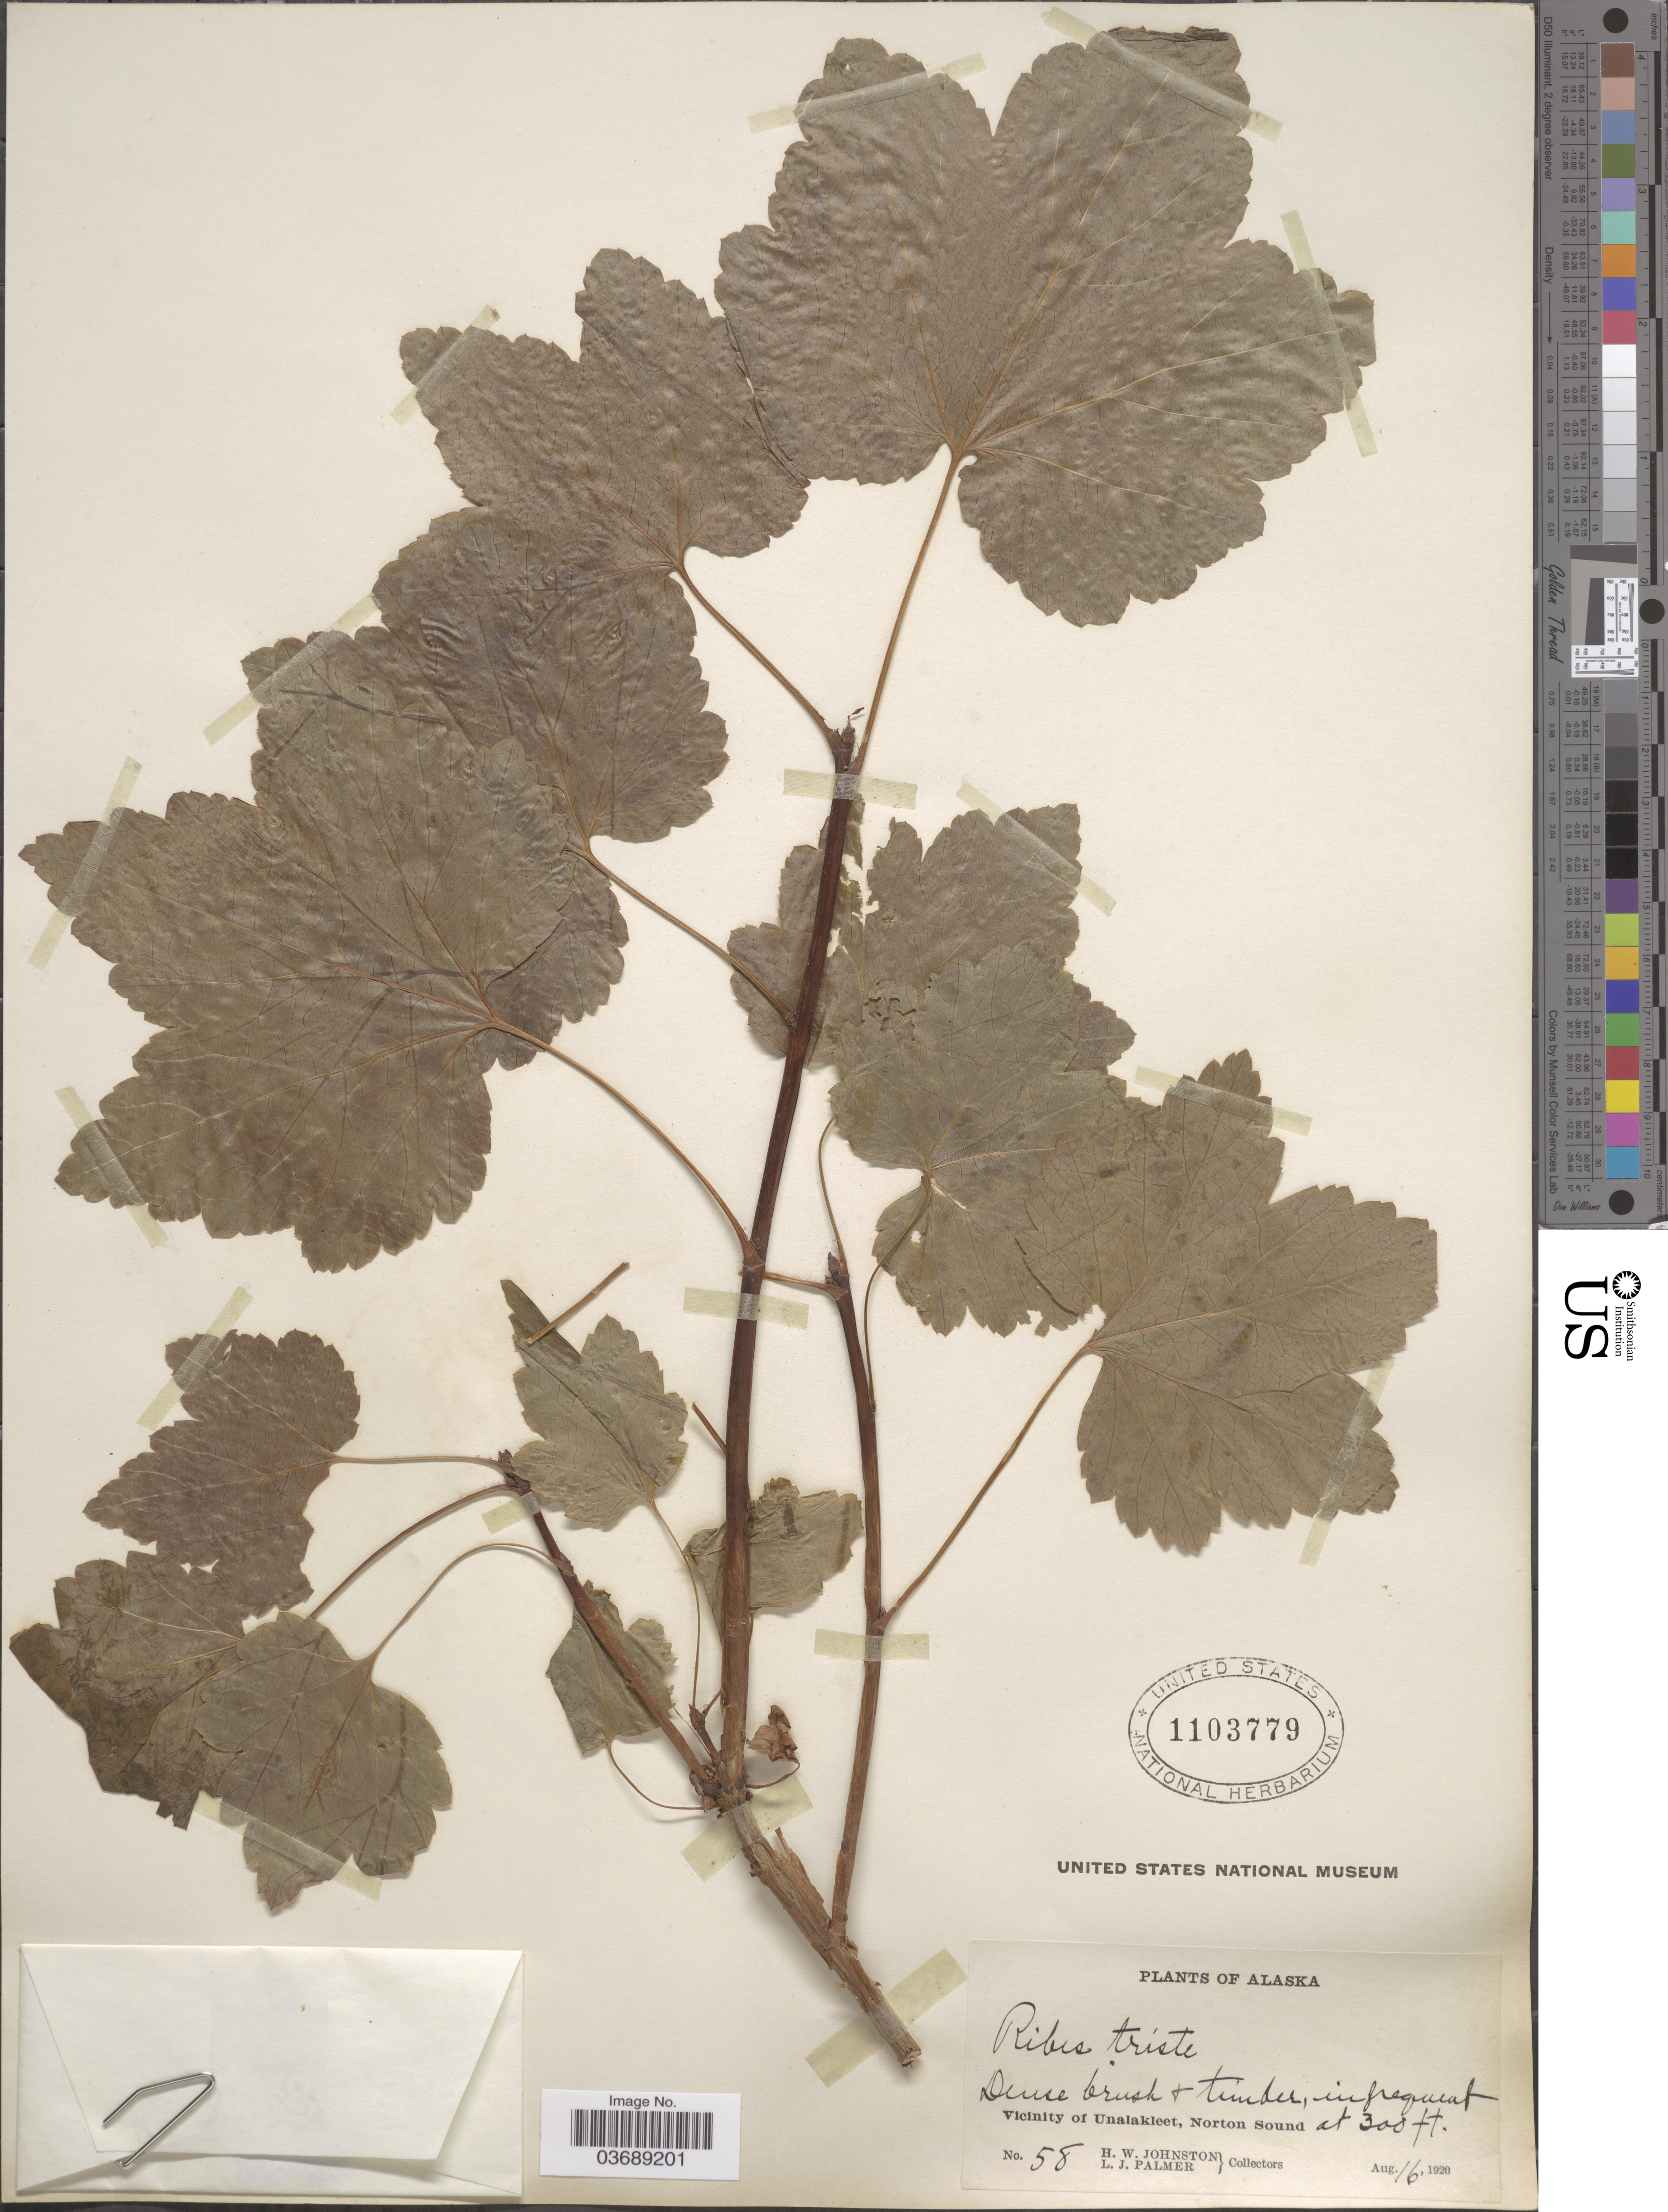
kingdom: Plantae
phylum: Tracheophyta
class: Magnoliopsida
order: Saxifragales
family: Grossulariaceae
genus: Ribes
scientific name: Ribes triste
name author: Pall.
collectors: H. W. Johnston & L. J. Palmer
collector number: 58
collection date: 1920-08-16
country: United States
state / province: Alaska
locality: Vicinity of Unalakleet, Norton Sound.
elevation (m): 91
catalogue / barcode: US 1103779